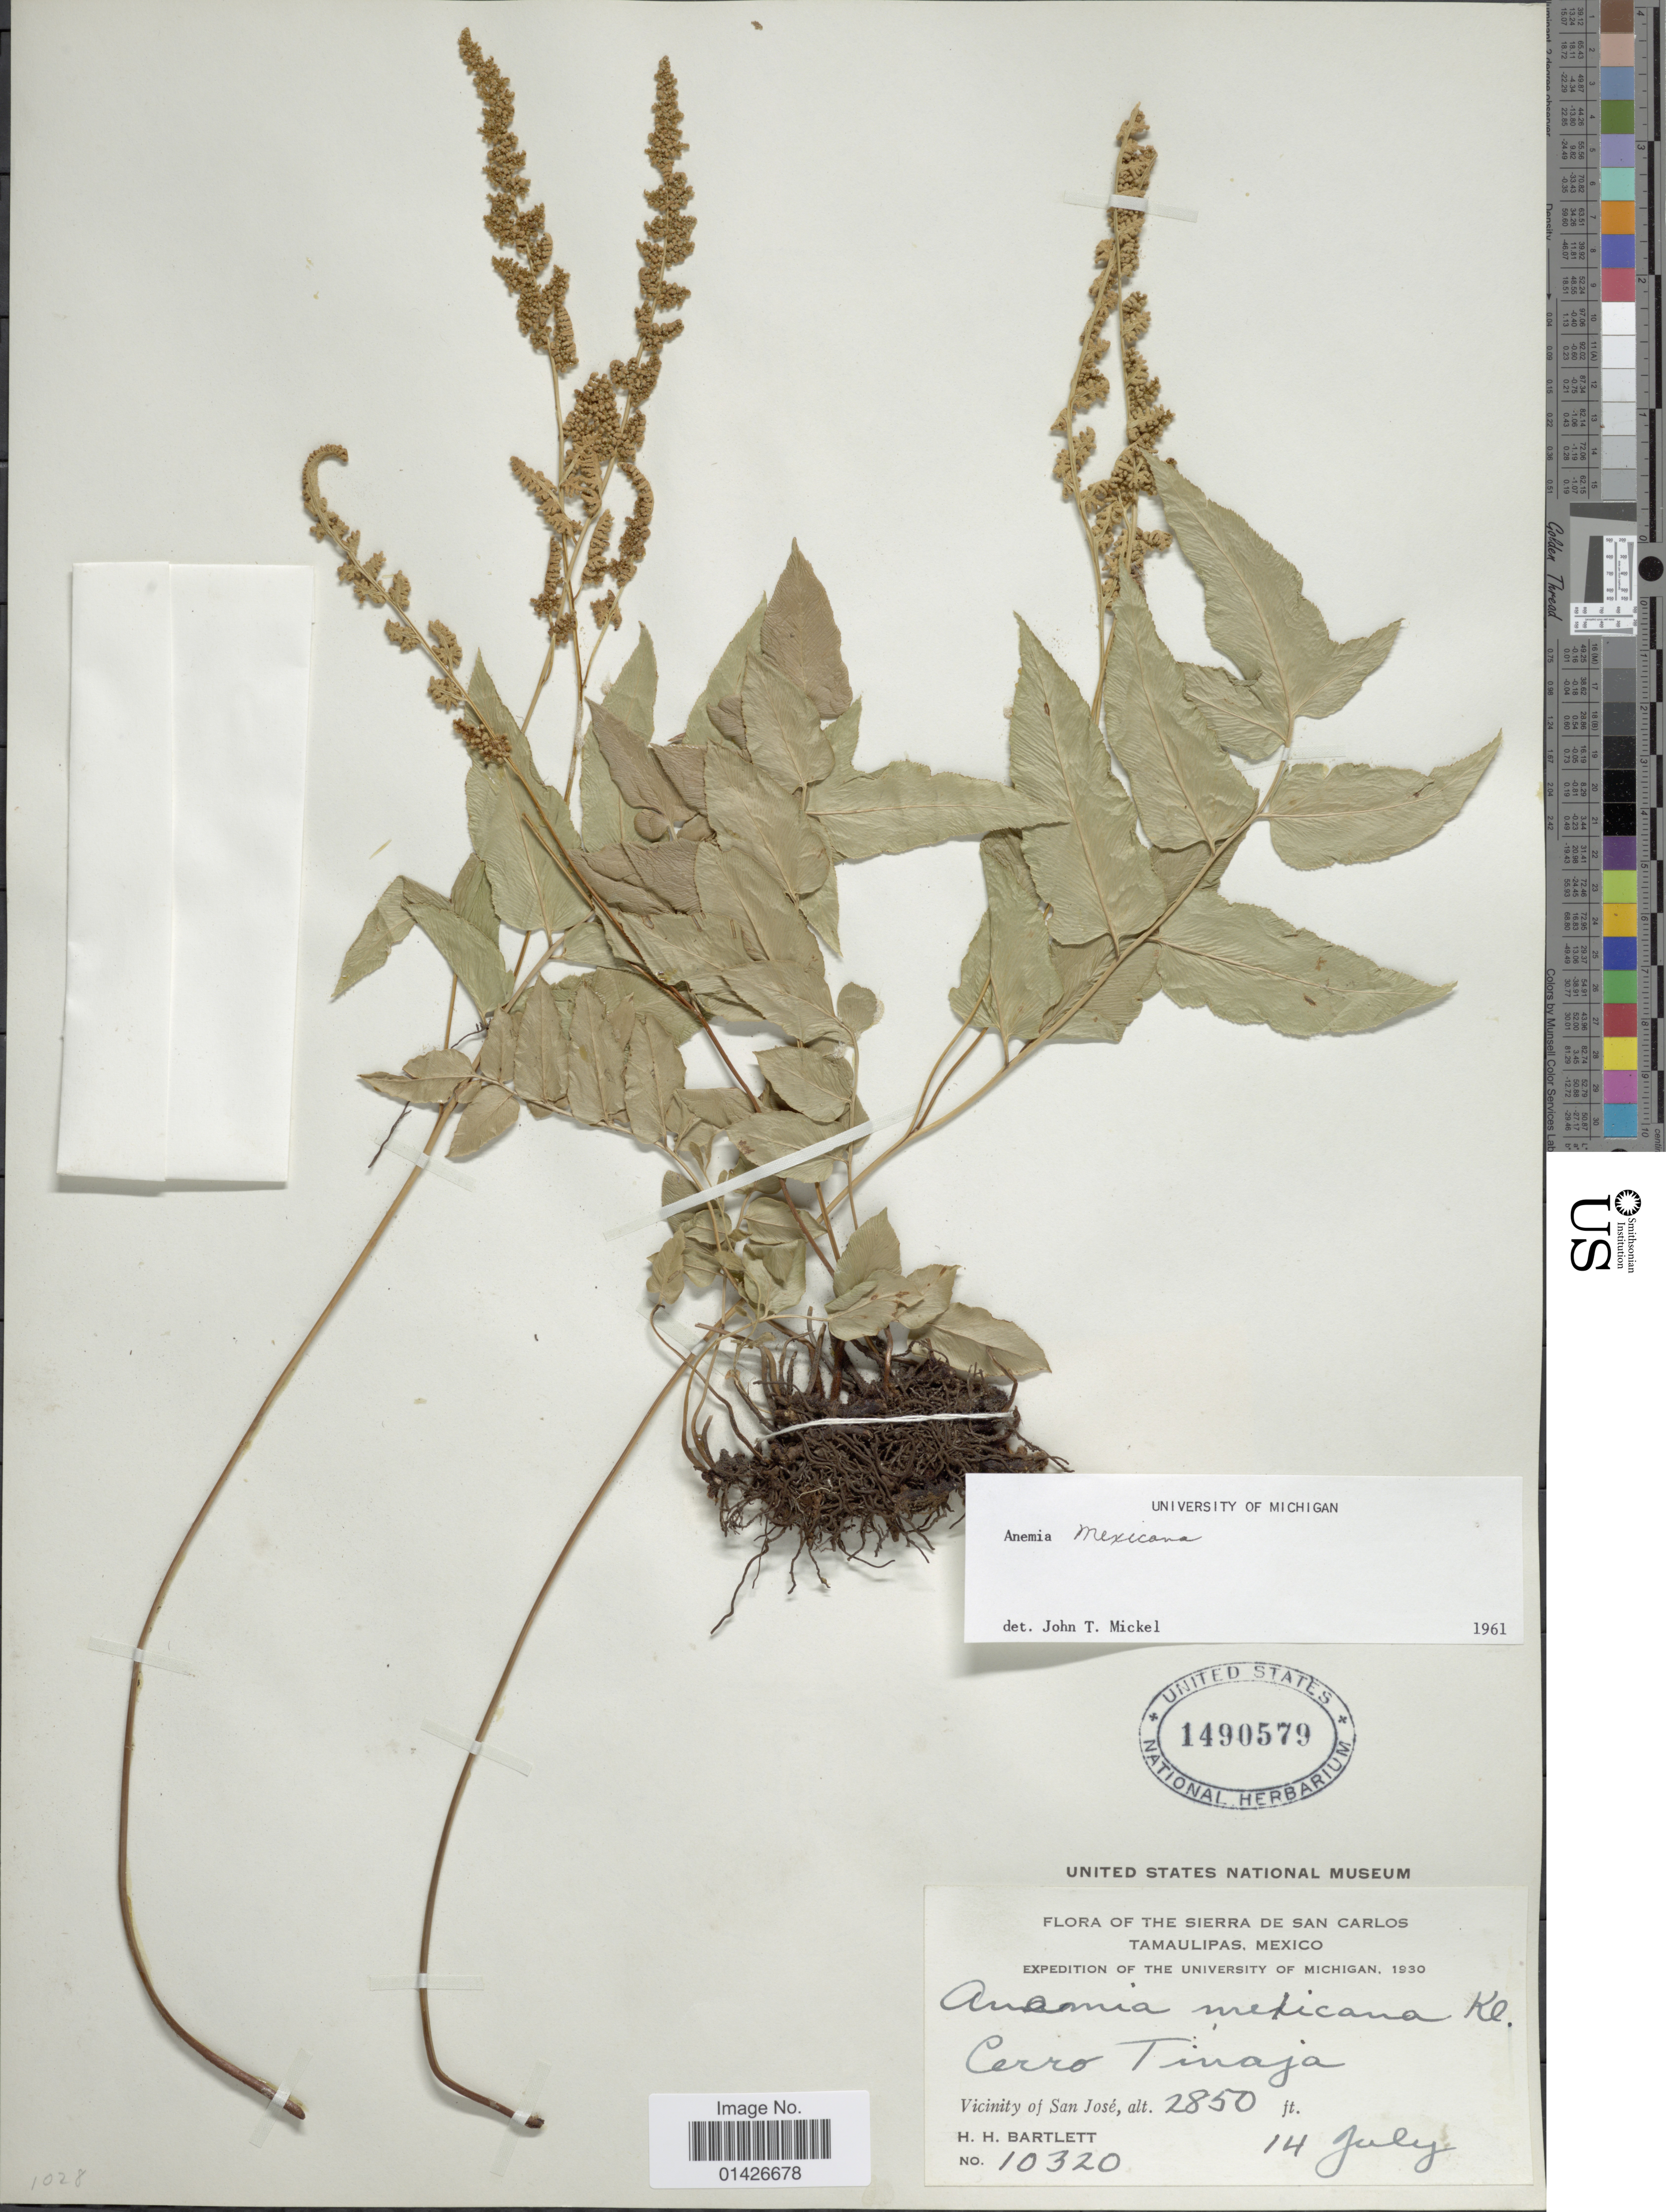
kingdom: Plantae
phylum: Tracheophyta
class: Polypodiopsida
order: Schizaeales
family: Anemiaceae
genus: Anemia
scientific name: Anemia mexicana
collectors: H. H. Bartlett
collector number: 10320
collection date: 1930-07-14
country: Mexico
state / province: Tamaulipas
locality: The Sierra de San Carlos, Cerro Tinaja, Vicinity of San José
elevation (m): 869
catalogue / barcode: US 1490579